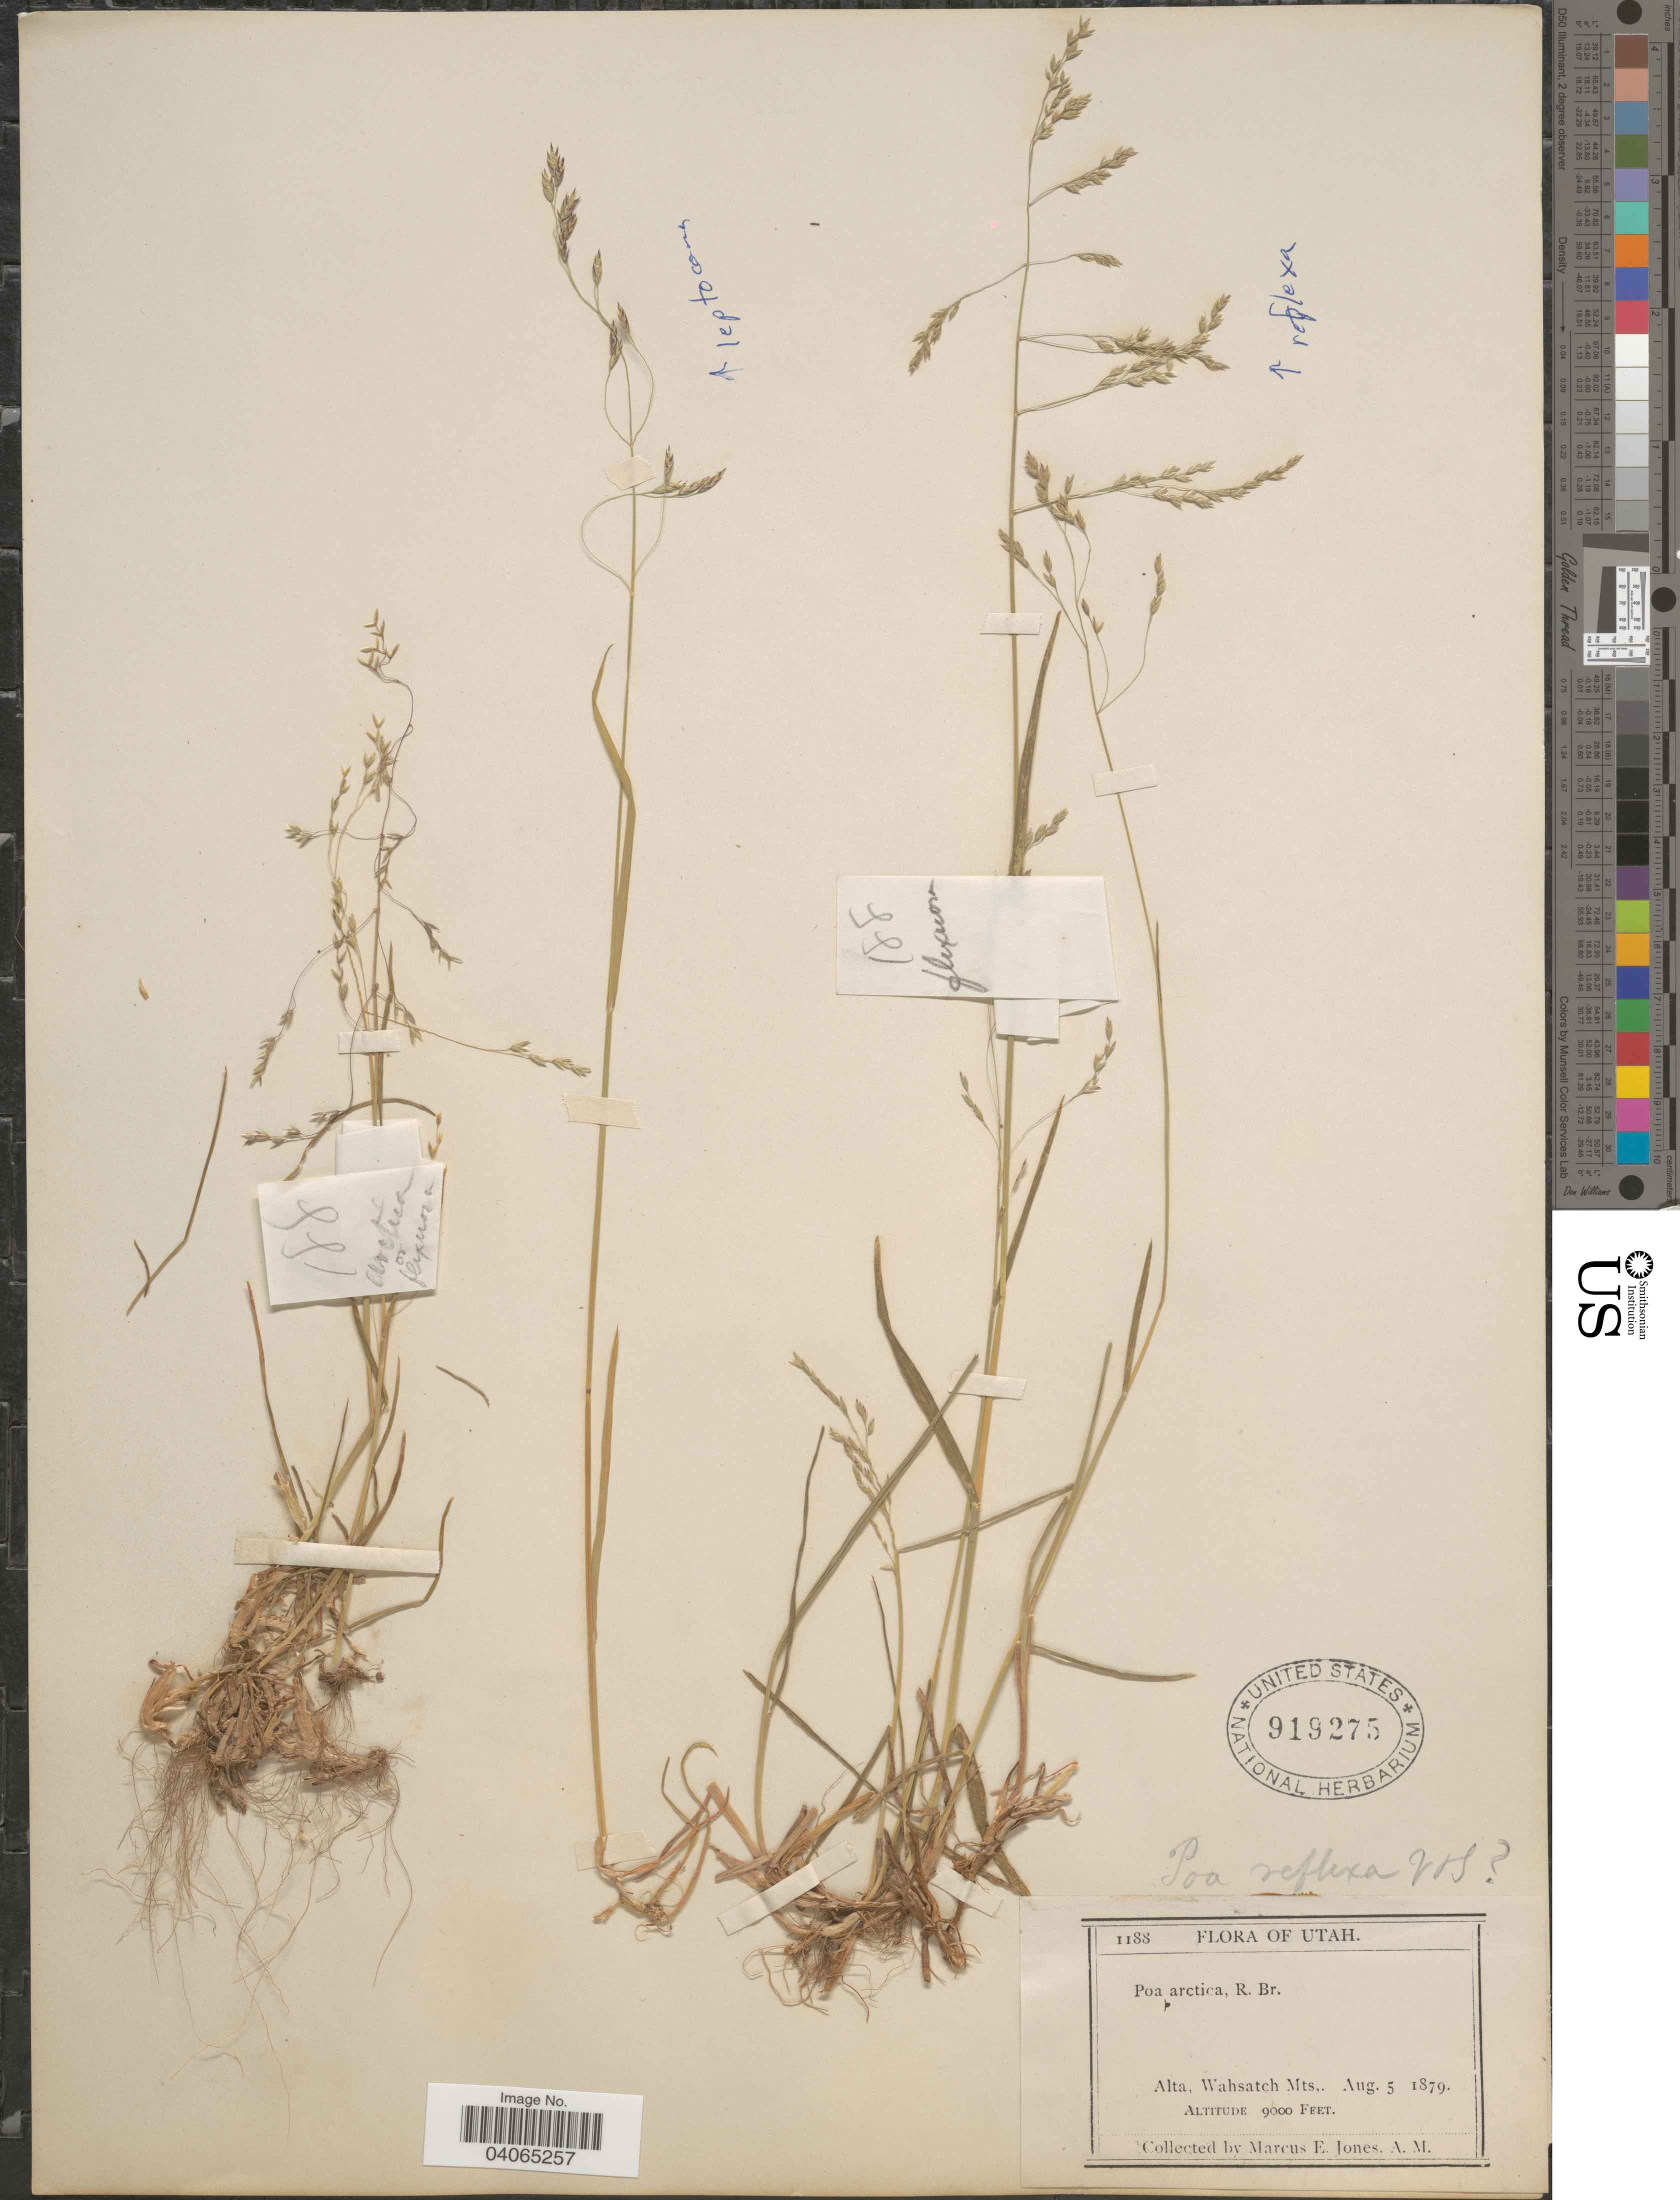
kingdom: Plantae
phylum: Tracheophyta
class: Liliopsida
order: Poales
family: Poaceae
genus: Poa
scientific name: Poa reflexa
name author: Vasey & Scribn.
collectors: M. E. Jones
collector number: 1188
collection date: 1879-08-05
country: United States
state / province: Utah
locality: Alta, Wahsatch Mts.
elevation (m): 2743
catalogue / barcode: US 919275